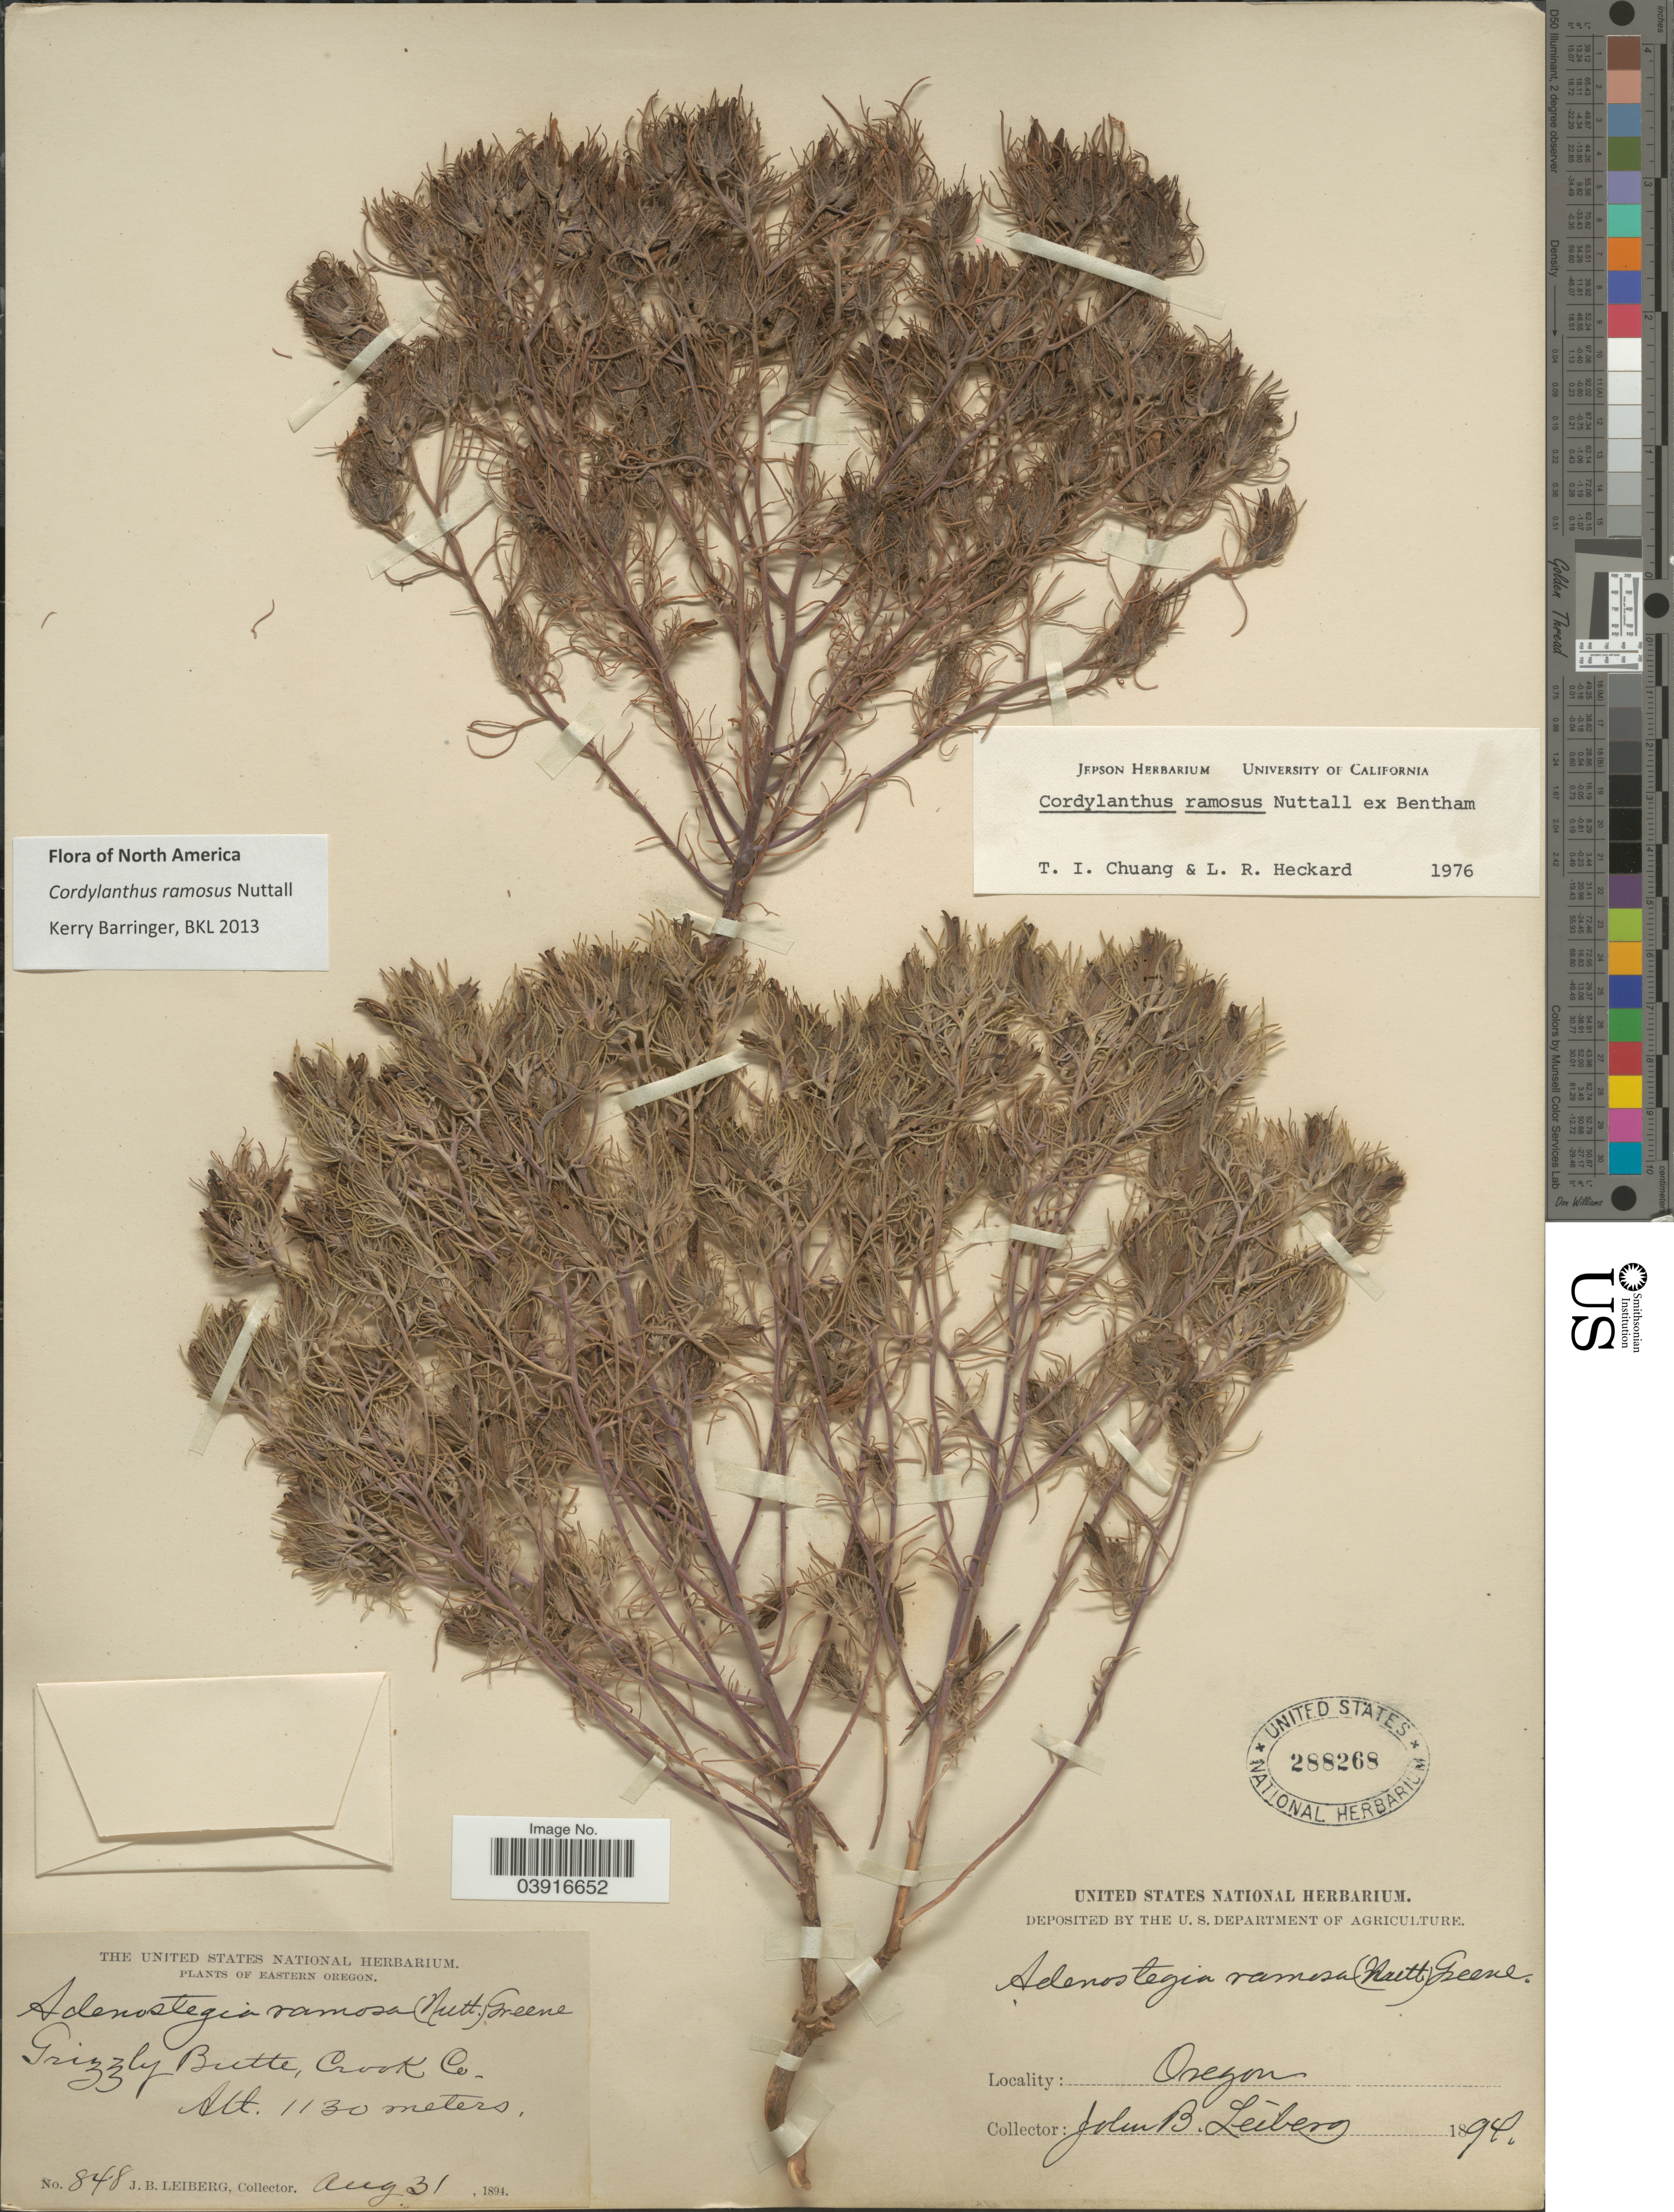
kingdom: Plantae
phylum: Tracheophyta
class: Magnoliopsida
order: Lamiales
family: Orobanchaceae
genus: Cordylanthus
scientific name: Cordylanthus ramosus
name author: Nutt. ex Benth.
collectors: J. B. Leiberg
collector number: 848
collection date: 1894-08-31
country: United States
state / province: Oregon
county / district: Crook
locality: Eastern Oregon. Grizzly Butte, Crook Co.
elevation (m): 1130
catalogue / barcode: US 288268